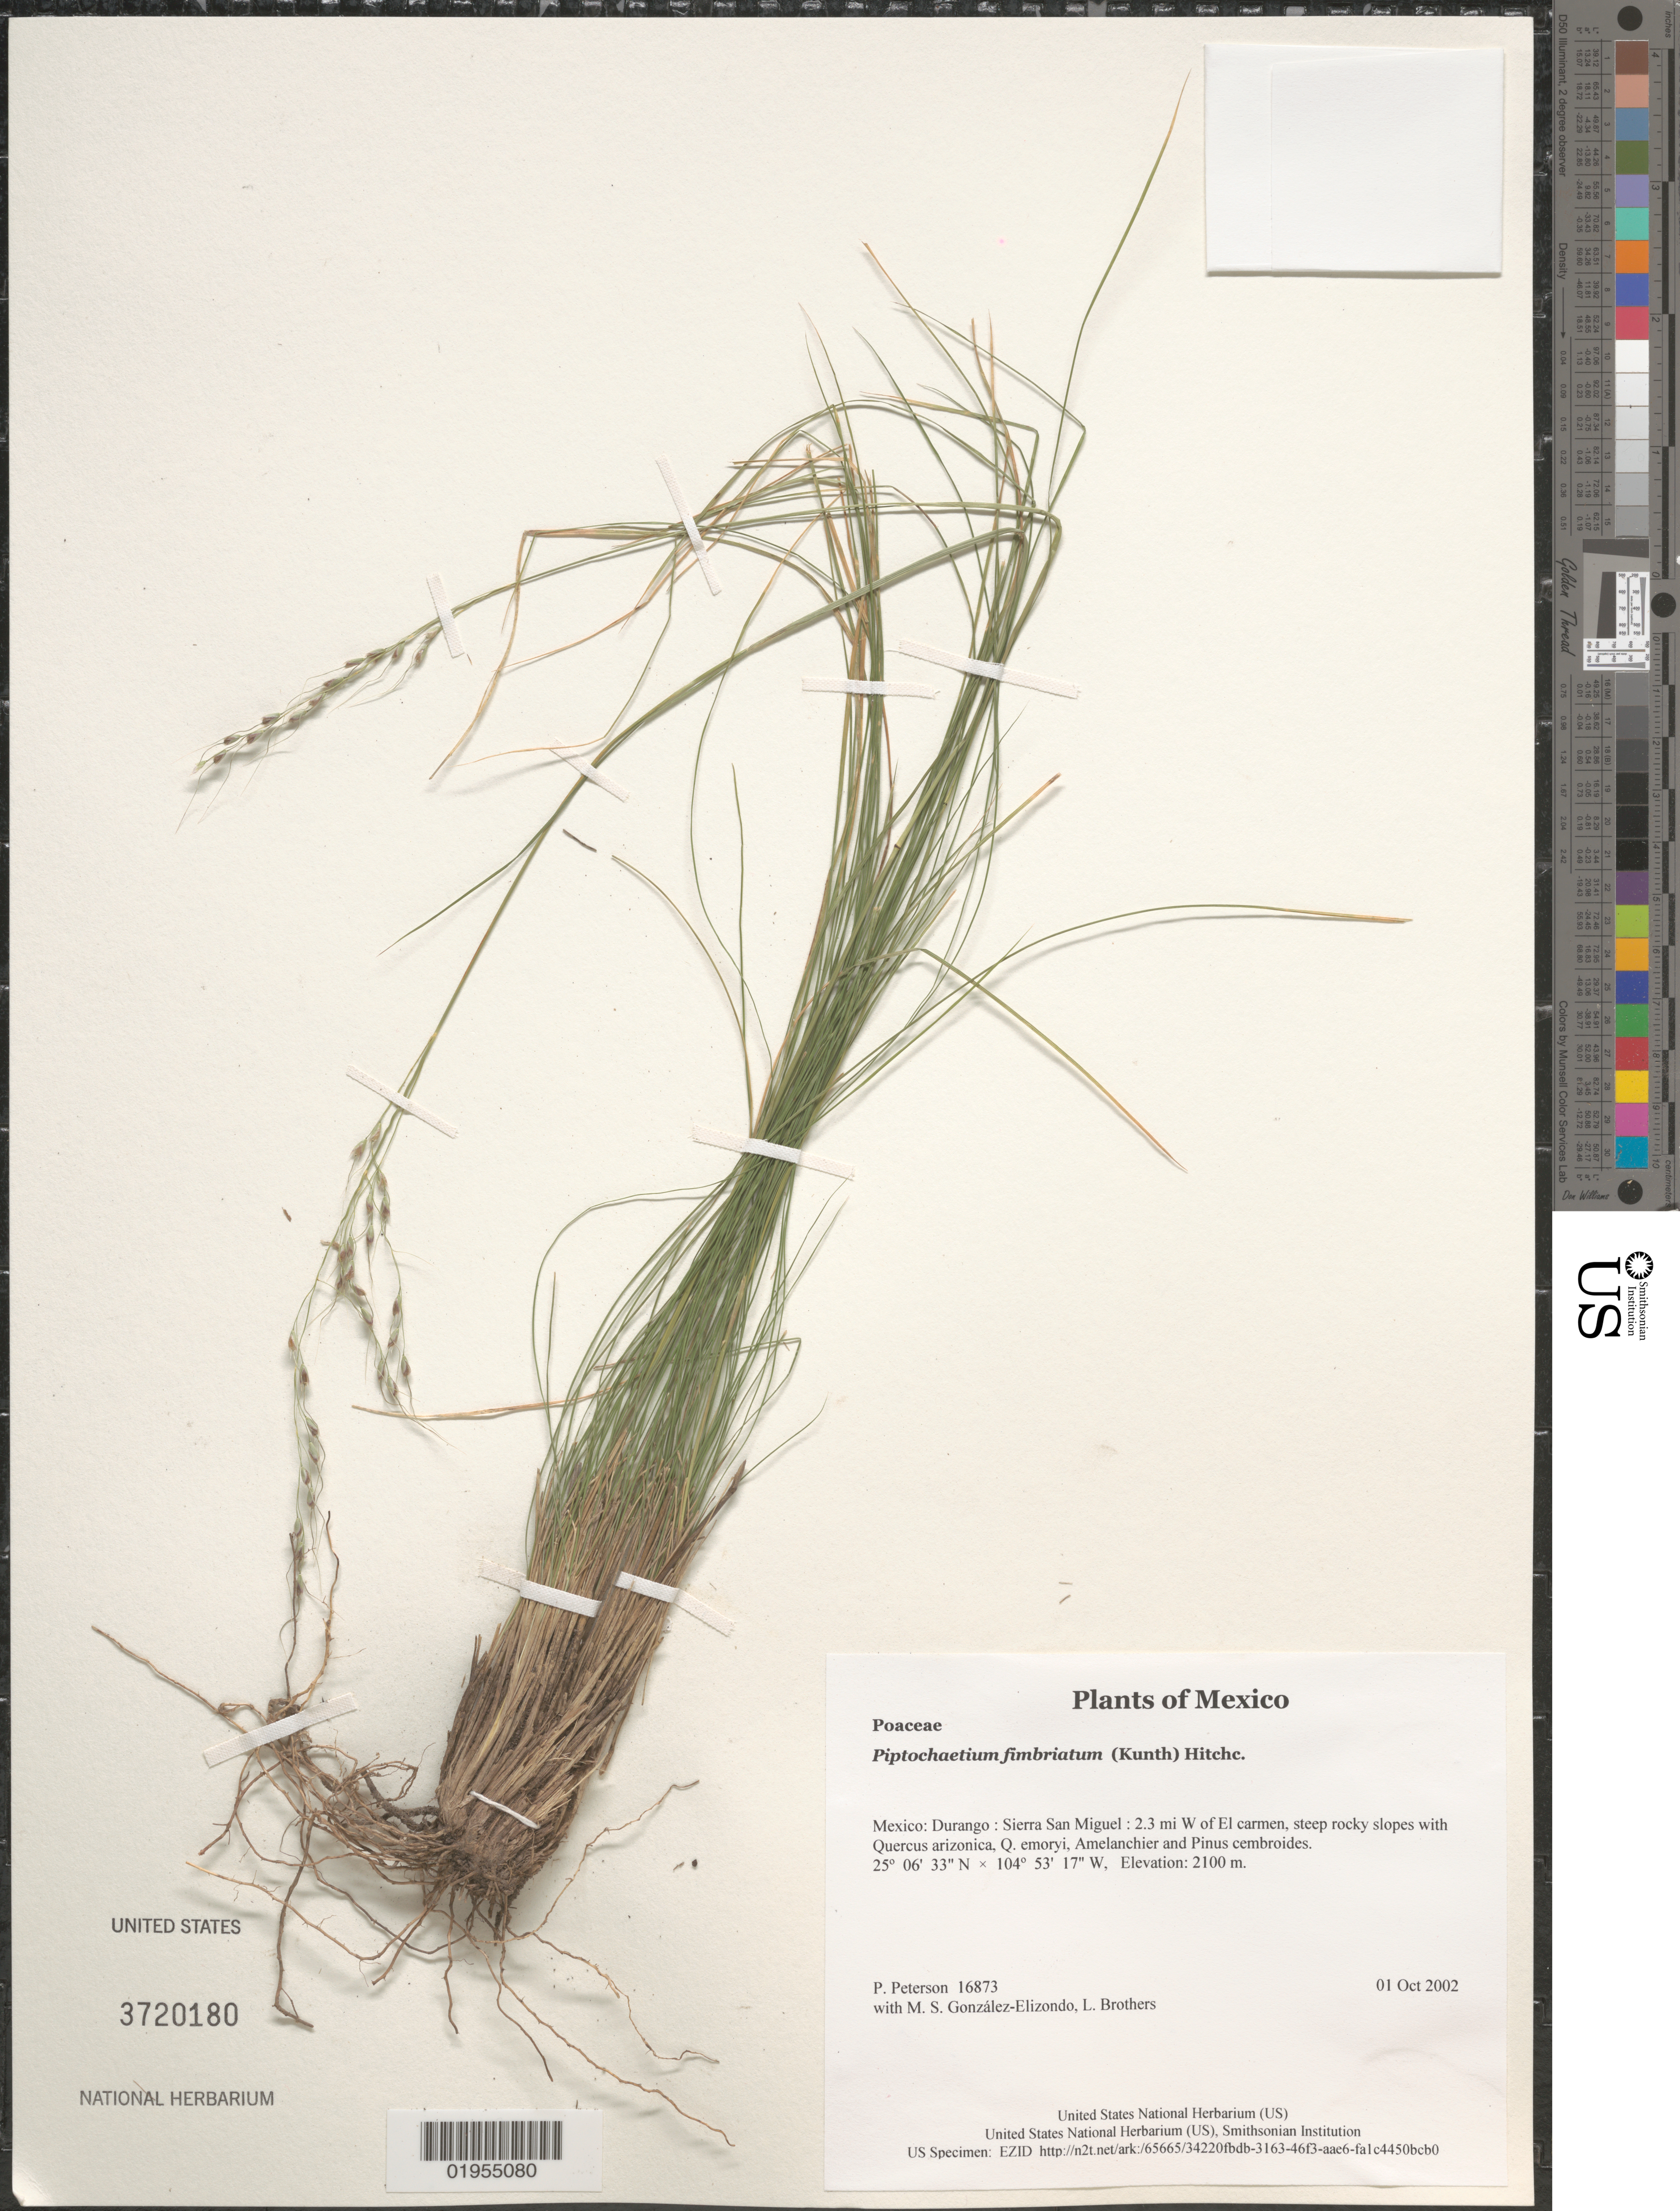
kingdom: Plantae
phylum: Tracheophyta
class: Liliopsida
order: Poales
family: Poaceae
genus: Piptochaetium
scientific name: Piptochaetium fimbriatum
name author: (Kunth) Hitchc.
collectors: P. M. Peterson, M. S. González-Elizondo & L. E. Brothers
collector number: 16873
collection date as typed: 01 Oct 2002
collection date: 2002-10-01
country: Mexico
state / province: Durango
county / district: Sierra San Miguel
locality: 2.3 mi W of El carmen, steep rocky slopes with Quercus arizonica, Q. emoryi, Amelanchier and Pinus cembroides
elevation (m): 2100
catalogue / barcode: US 3720180